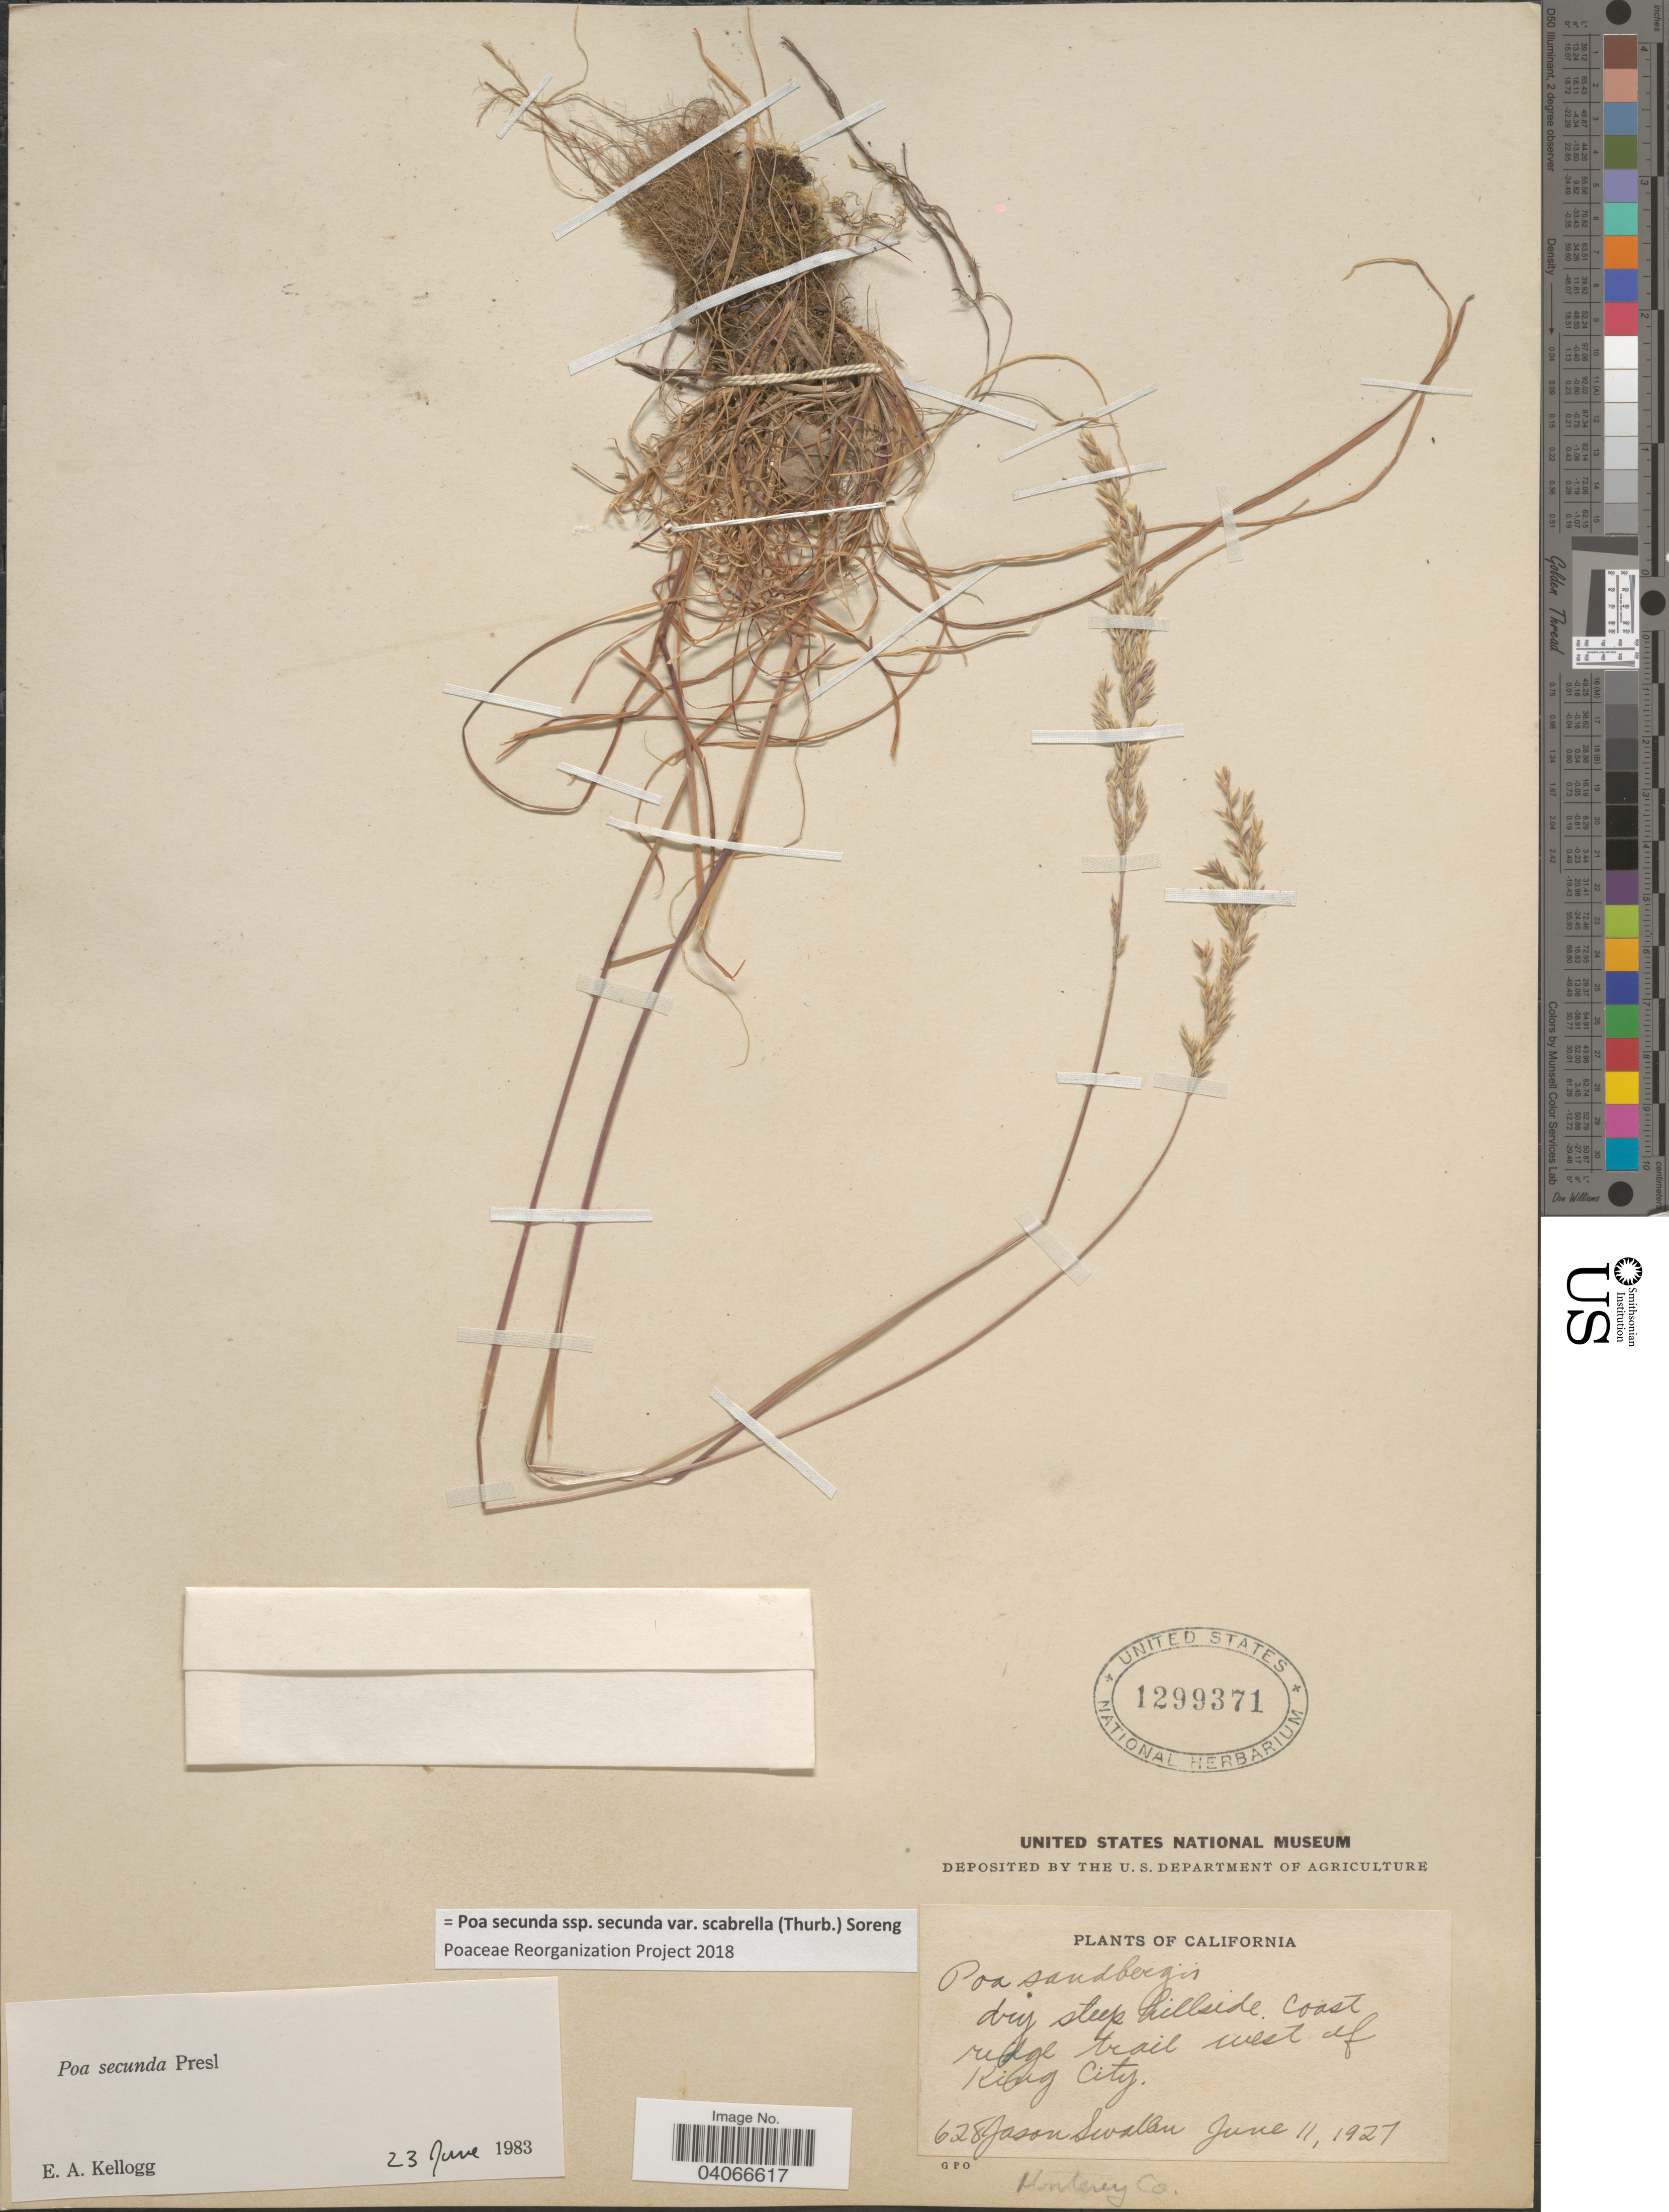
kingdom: Plantae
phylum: Tracheophyta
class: Liliopsida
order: Poales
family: Poaceae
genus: Poa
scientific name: Poa secunda subsp. secunda var. scabrella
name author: (Thurb.) Soreng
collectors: J. R. Swallen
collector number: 628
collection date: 1927-06-11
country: United States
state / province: California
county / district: Monterey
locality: Dry steep hillside, coast ridge trail west of King City. Monterey Co.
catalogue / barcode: US 1299371